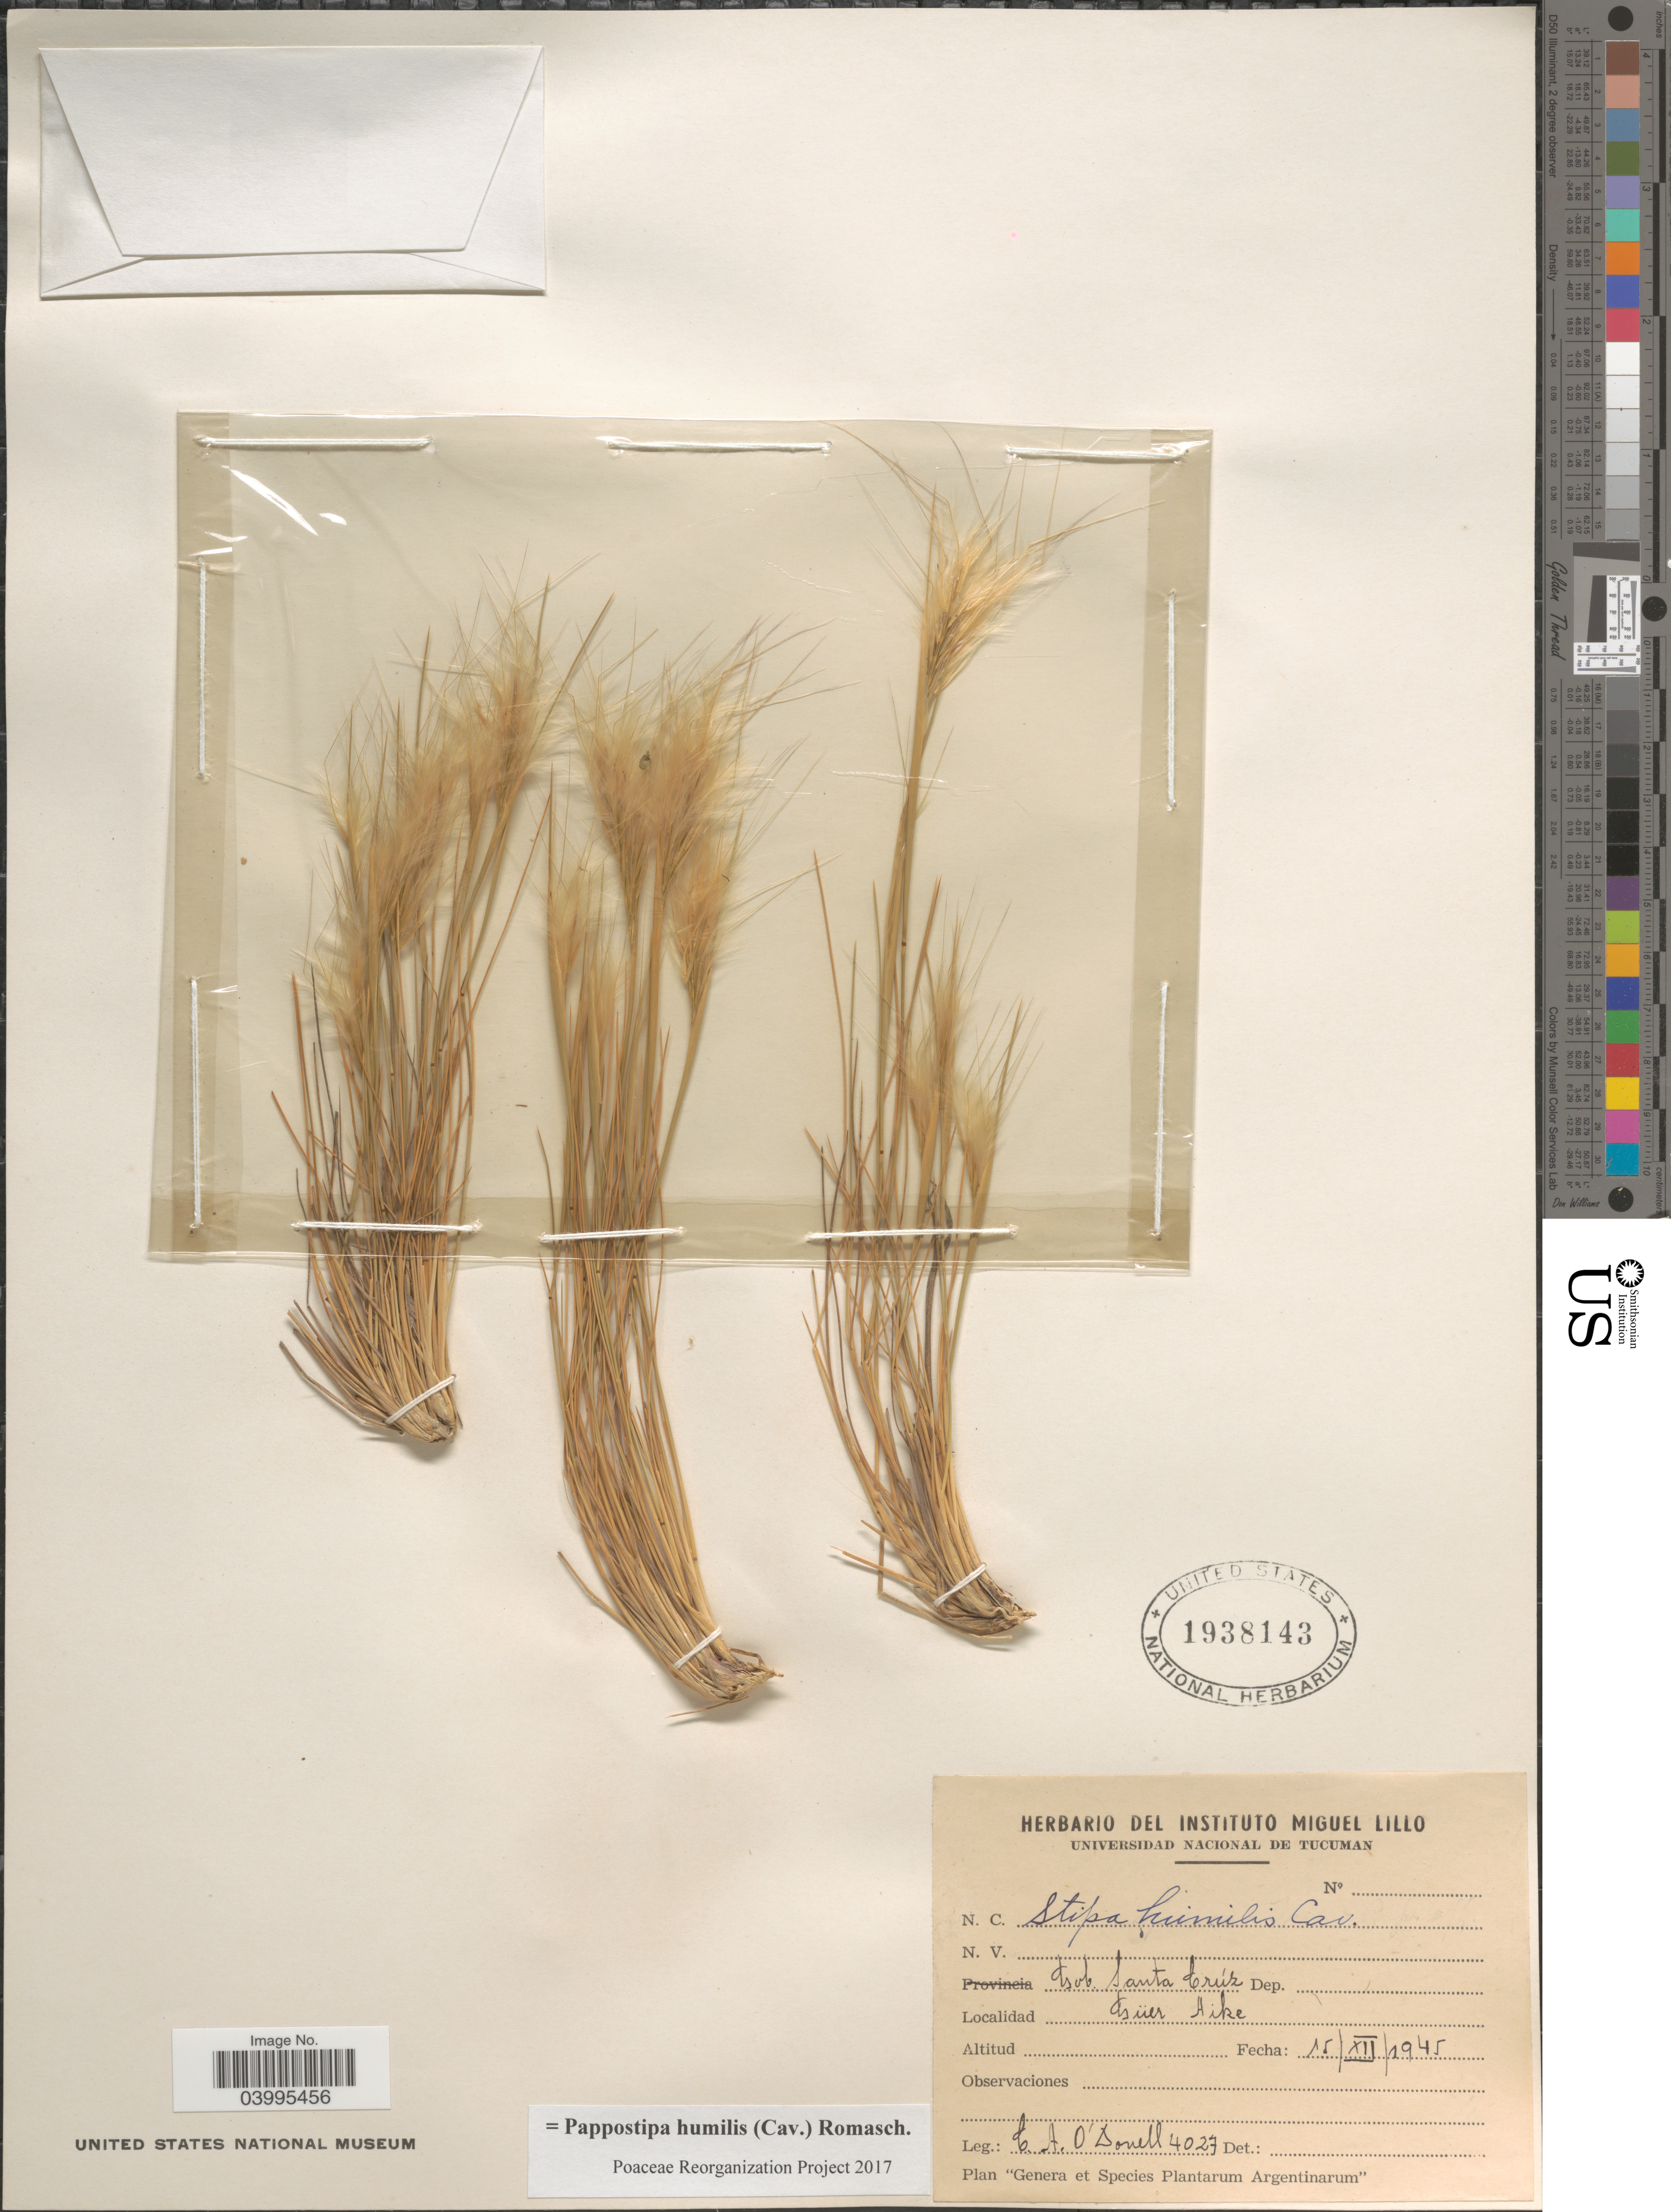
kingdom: Plantae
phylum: Tracheophyta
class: Liliopsida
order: Poales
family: Poaceae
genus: Pappostipa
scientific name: Pappostipa humilis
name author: (Cav.) Romasch.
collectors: C. A. O'Donell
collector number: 4027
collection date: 1945-12-15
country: Argentina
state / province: Santa Cruz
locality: Gob. Santa Crúz. Güer Aike.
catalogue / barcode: US 1938143